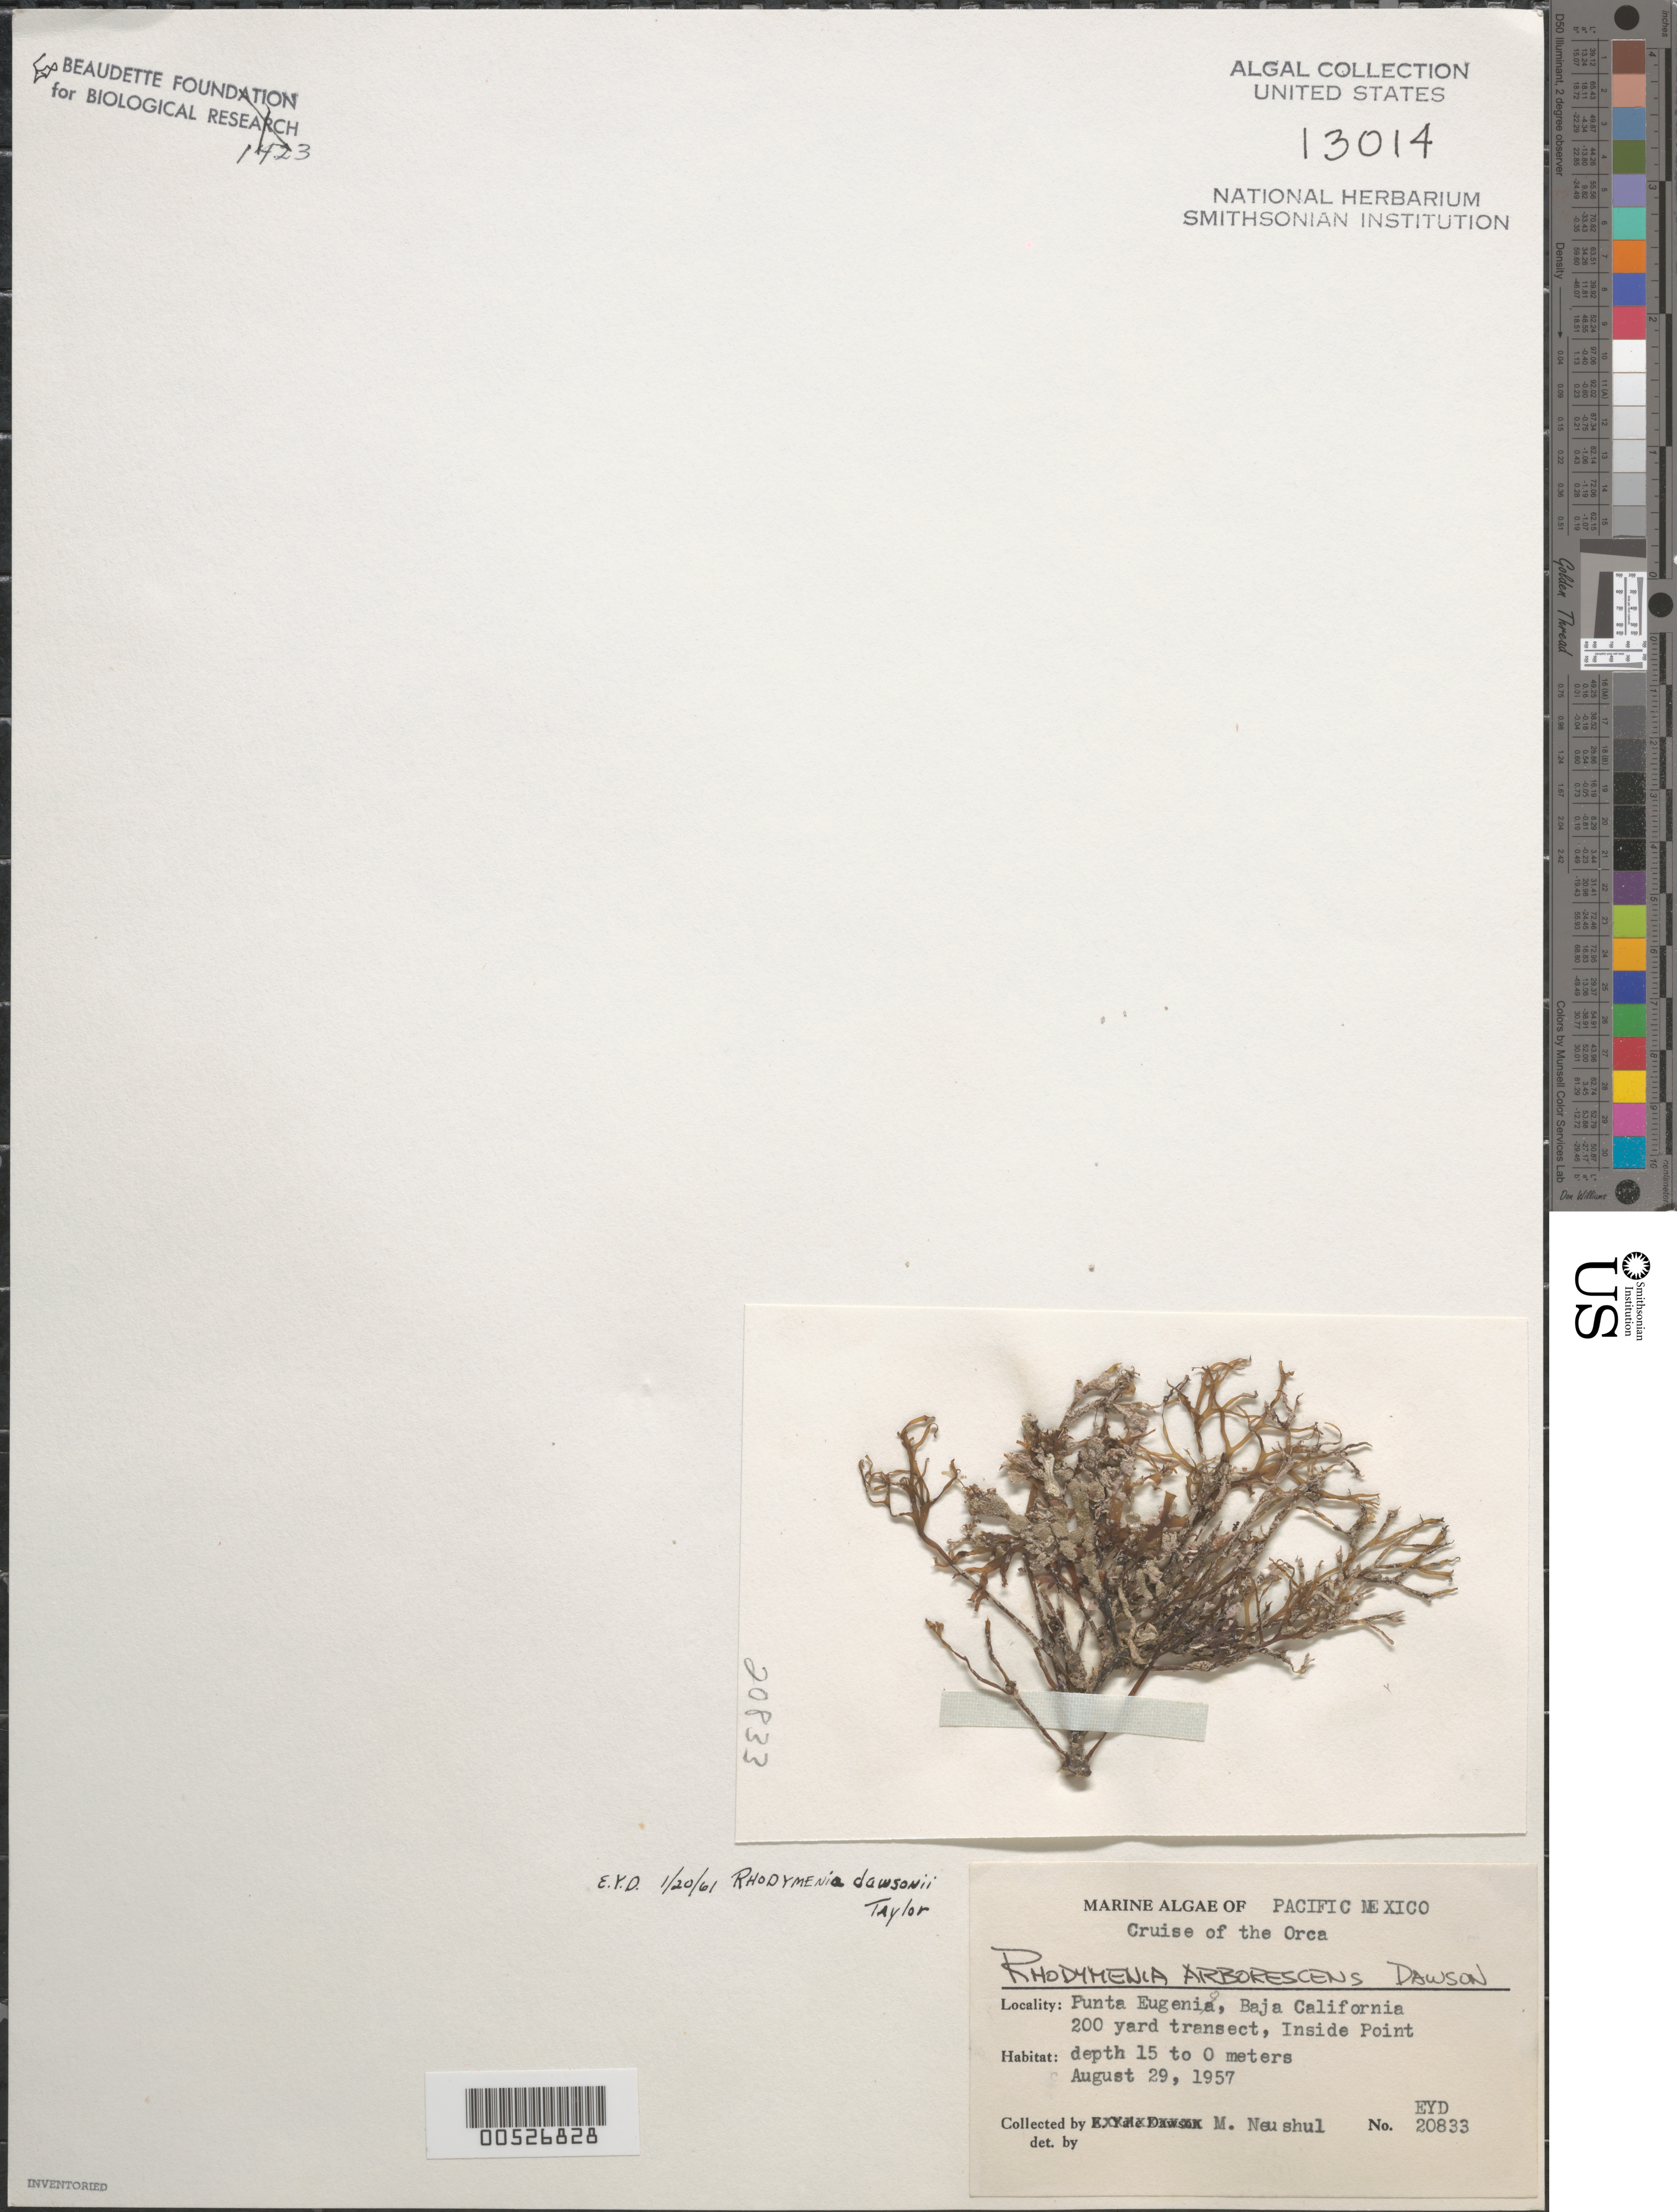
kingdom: Plantae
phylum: Rhodophyta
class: Florideophyceae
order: Rhodymeniales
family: Rhodymeniaceae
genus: Rhodymenia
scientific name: Rhodymenia dawsonii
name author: W.R. Taylor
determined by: Dawson, E. Y.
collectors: M. Neushul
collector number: EYD 20833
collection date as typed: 29 Aug 1957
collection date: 1957-08-29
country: Mexico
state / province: Baja California Sur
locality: Punta Eugenia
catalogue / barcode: US 13014